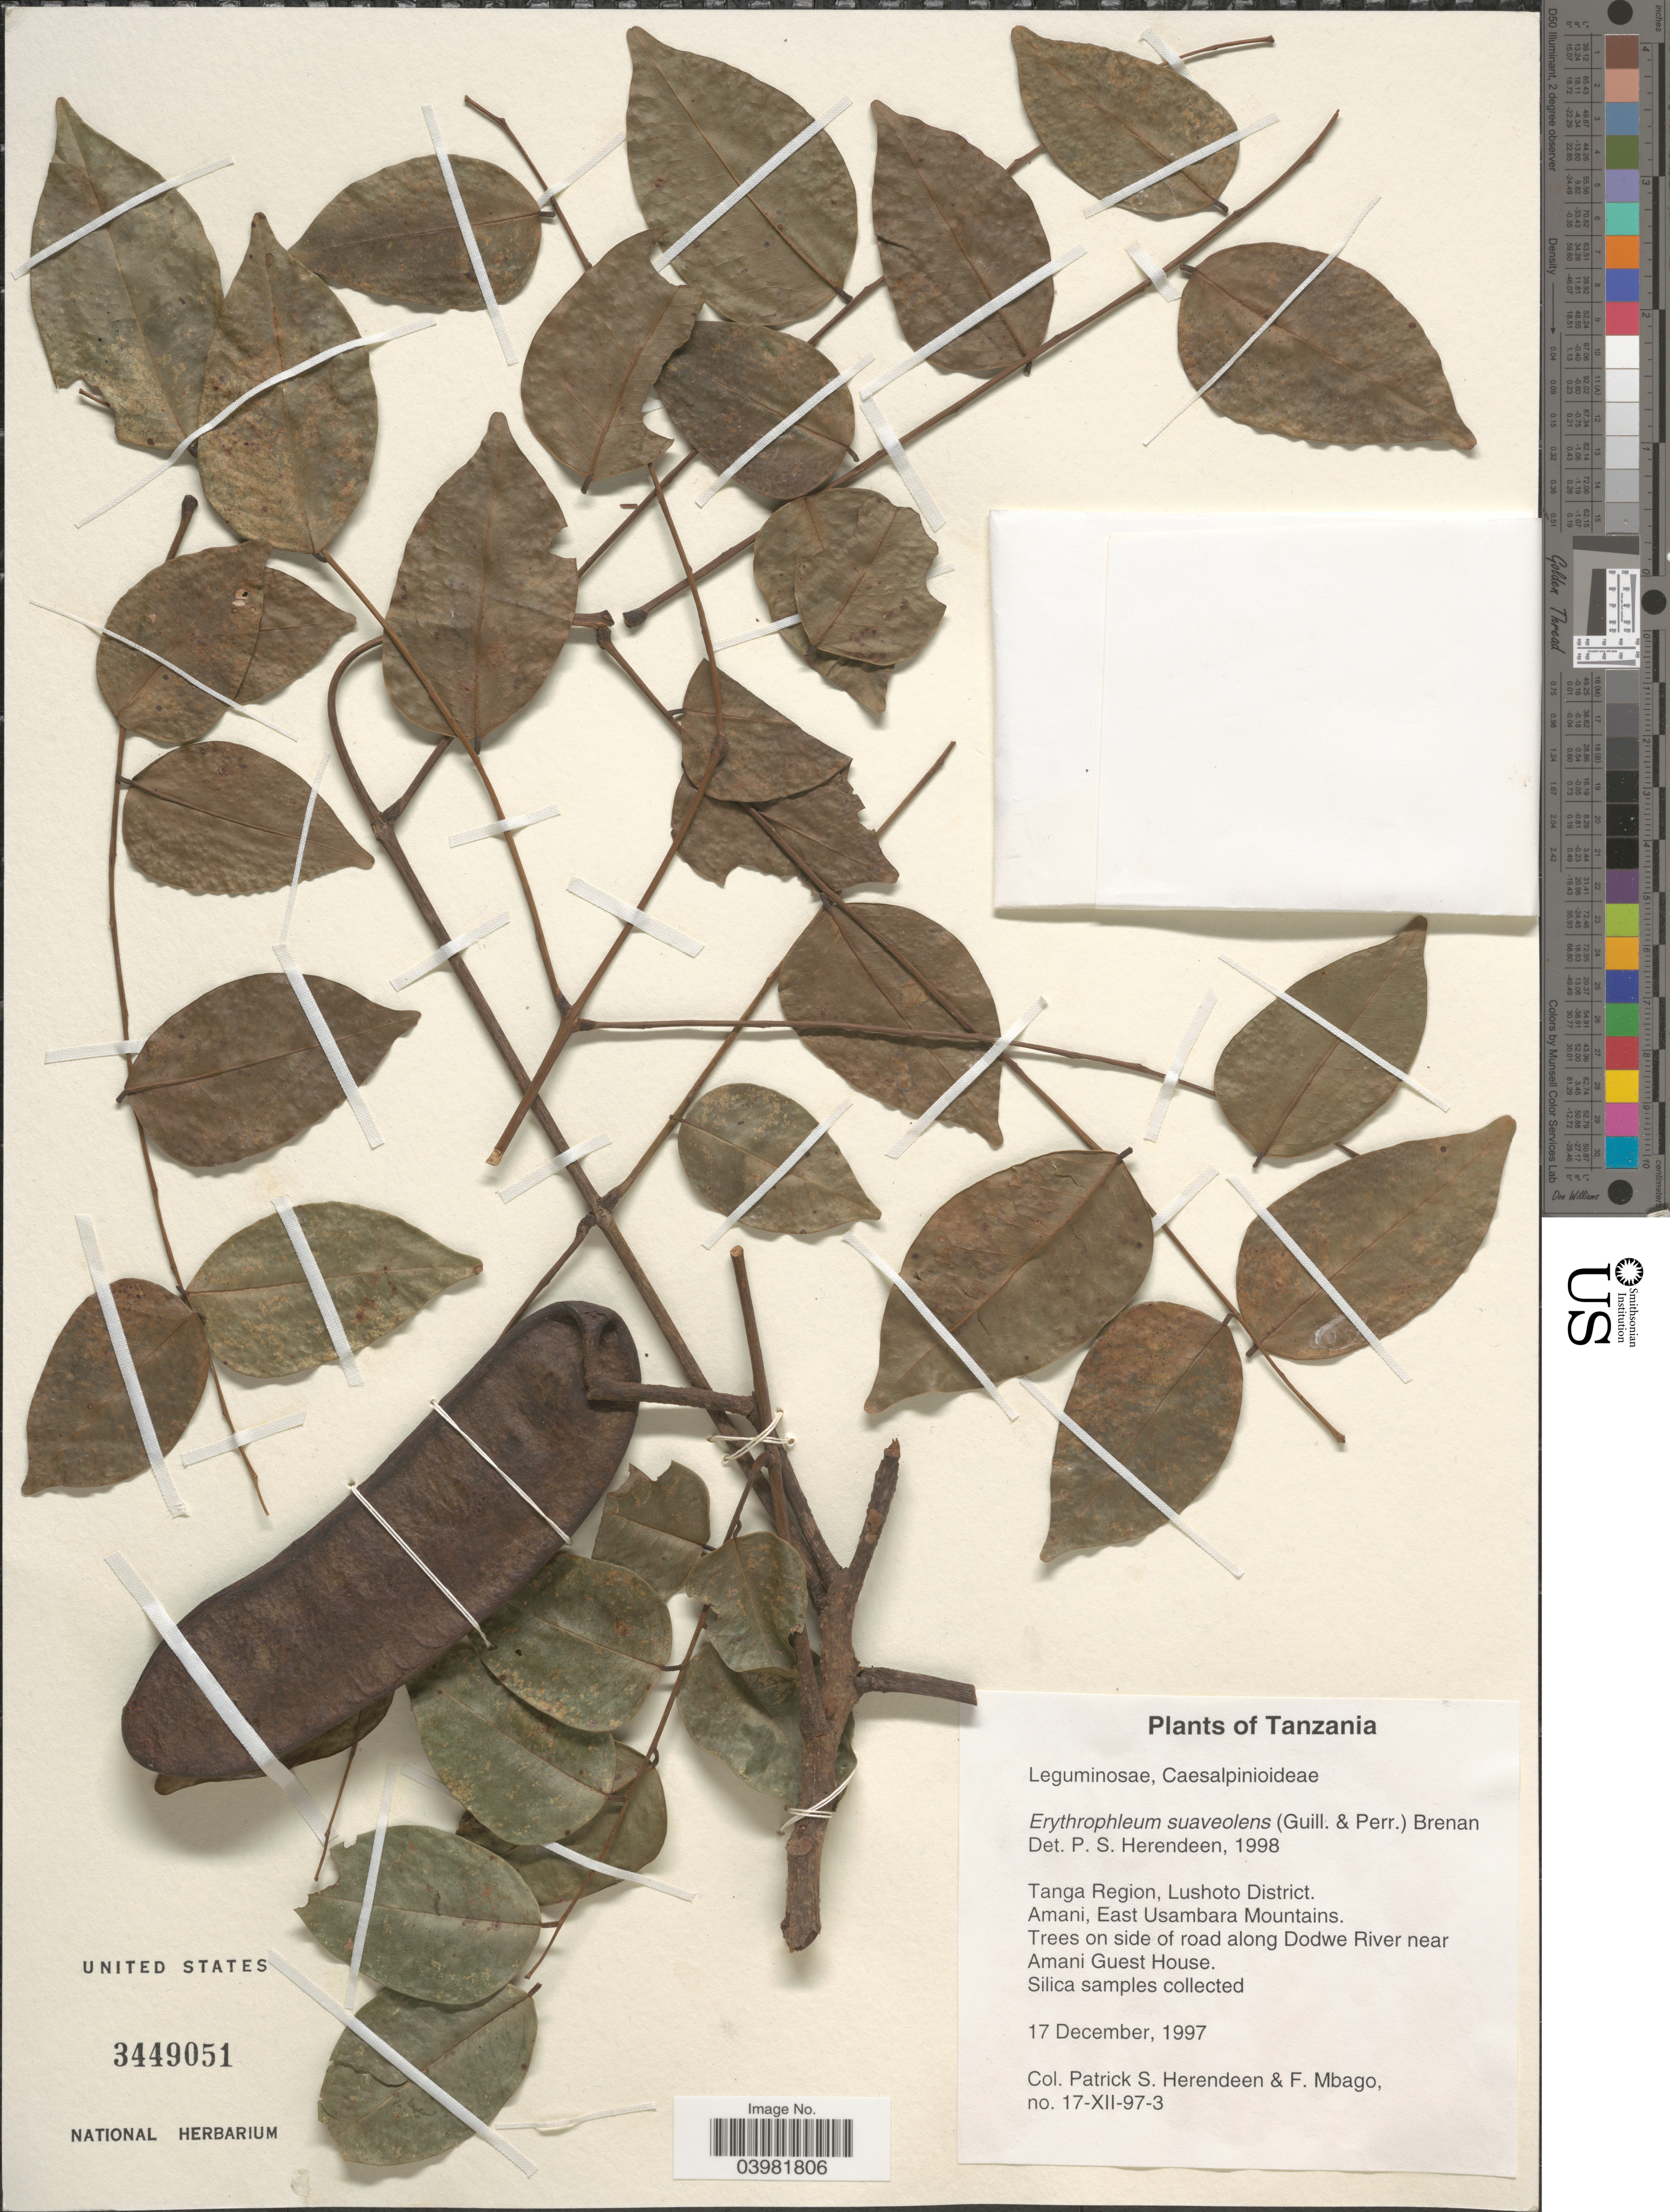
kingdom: Plantae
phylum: Tracheophyta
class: Magnoliopsida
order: Fabales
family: Fabaceae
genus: Erythrophleum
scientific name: Erythrophleum suaveolens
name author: (Guillem. & Perrott.) Brenan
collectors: P. S. Herendeen & F. Mbago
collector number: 17-XII-97-3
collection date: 1997-12-17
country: Tanzania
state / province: Tanga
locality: Tanga Region, Lushoto District. Amani, East Usambara Mountains. Trees on side of road along Dodwe River near Amani Guest House.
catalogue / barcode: US 3449051